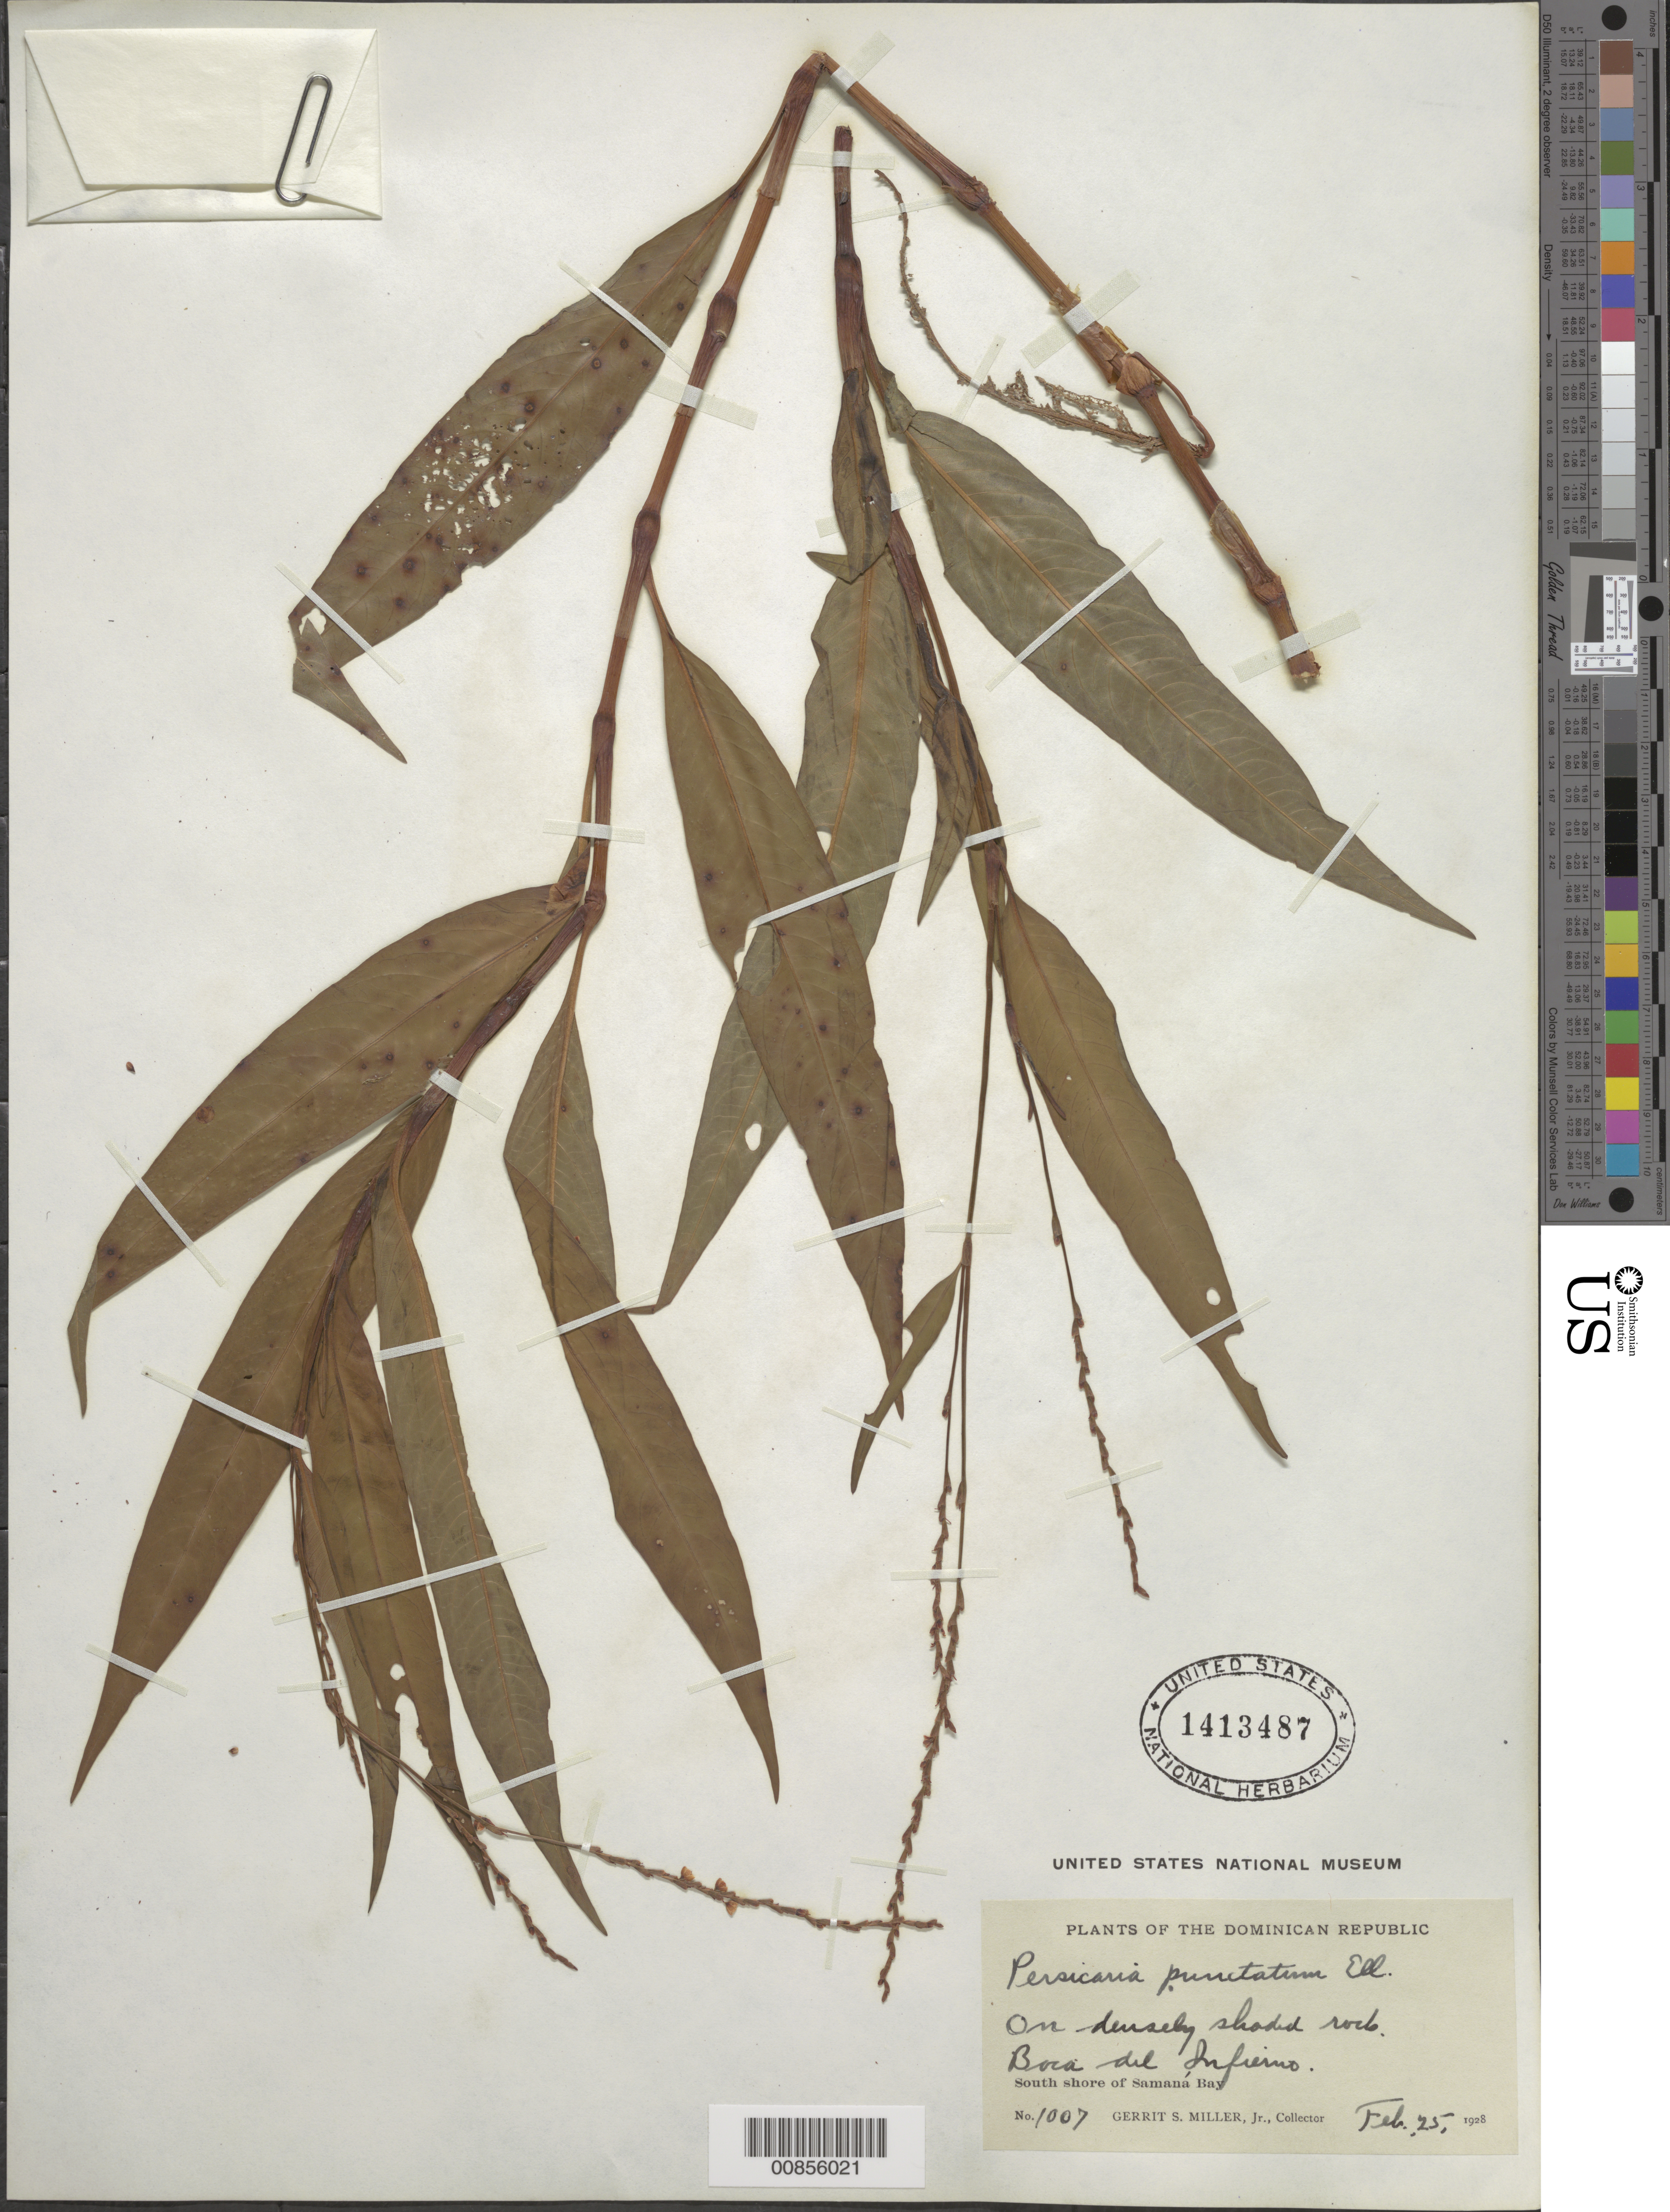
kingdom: Plantae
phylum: Tracheophyta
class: Magnoliopsida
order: Caryophyllales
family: Polygonaceae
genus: Polygonum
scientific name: Polygonum punctatum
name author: Elliott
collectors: G. S. Miller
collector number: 1007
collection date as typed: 25 Feb 1928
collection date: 1928-02-25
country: Dominican Republic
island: Hispaniola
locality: Boca del Infierno. South shore of Samaná Bay.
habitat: On densely shaded rock.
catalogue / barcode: US 1413487